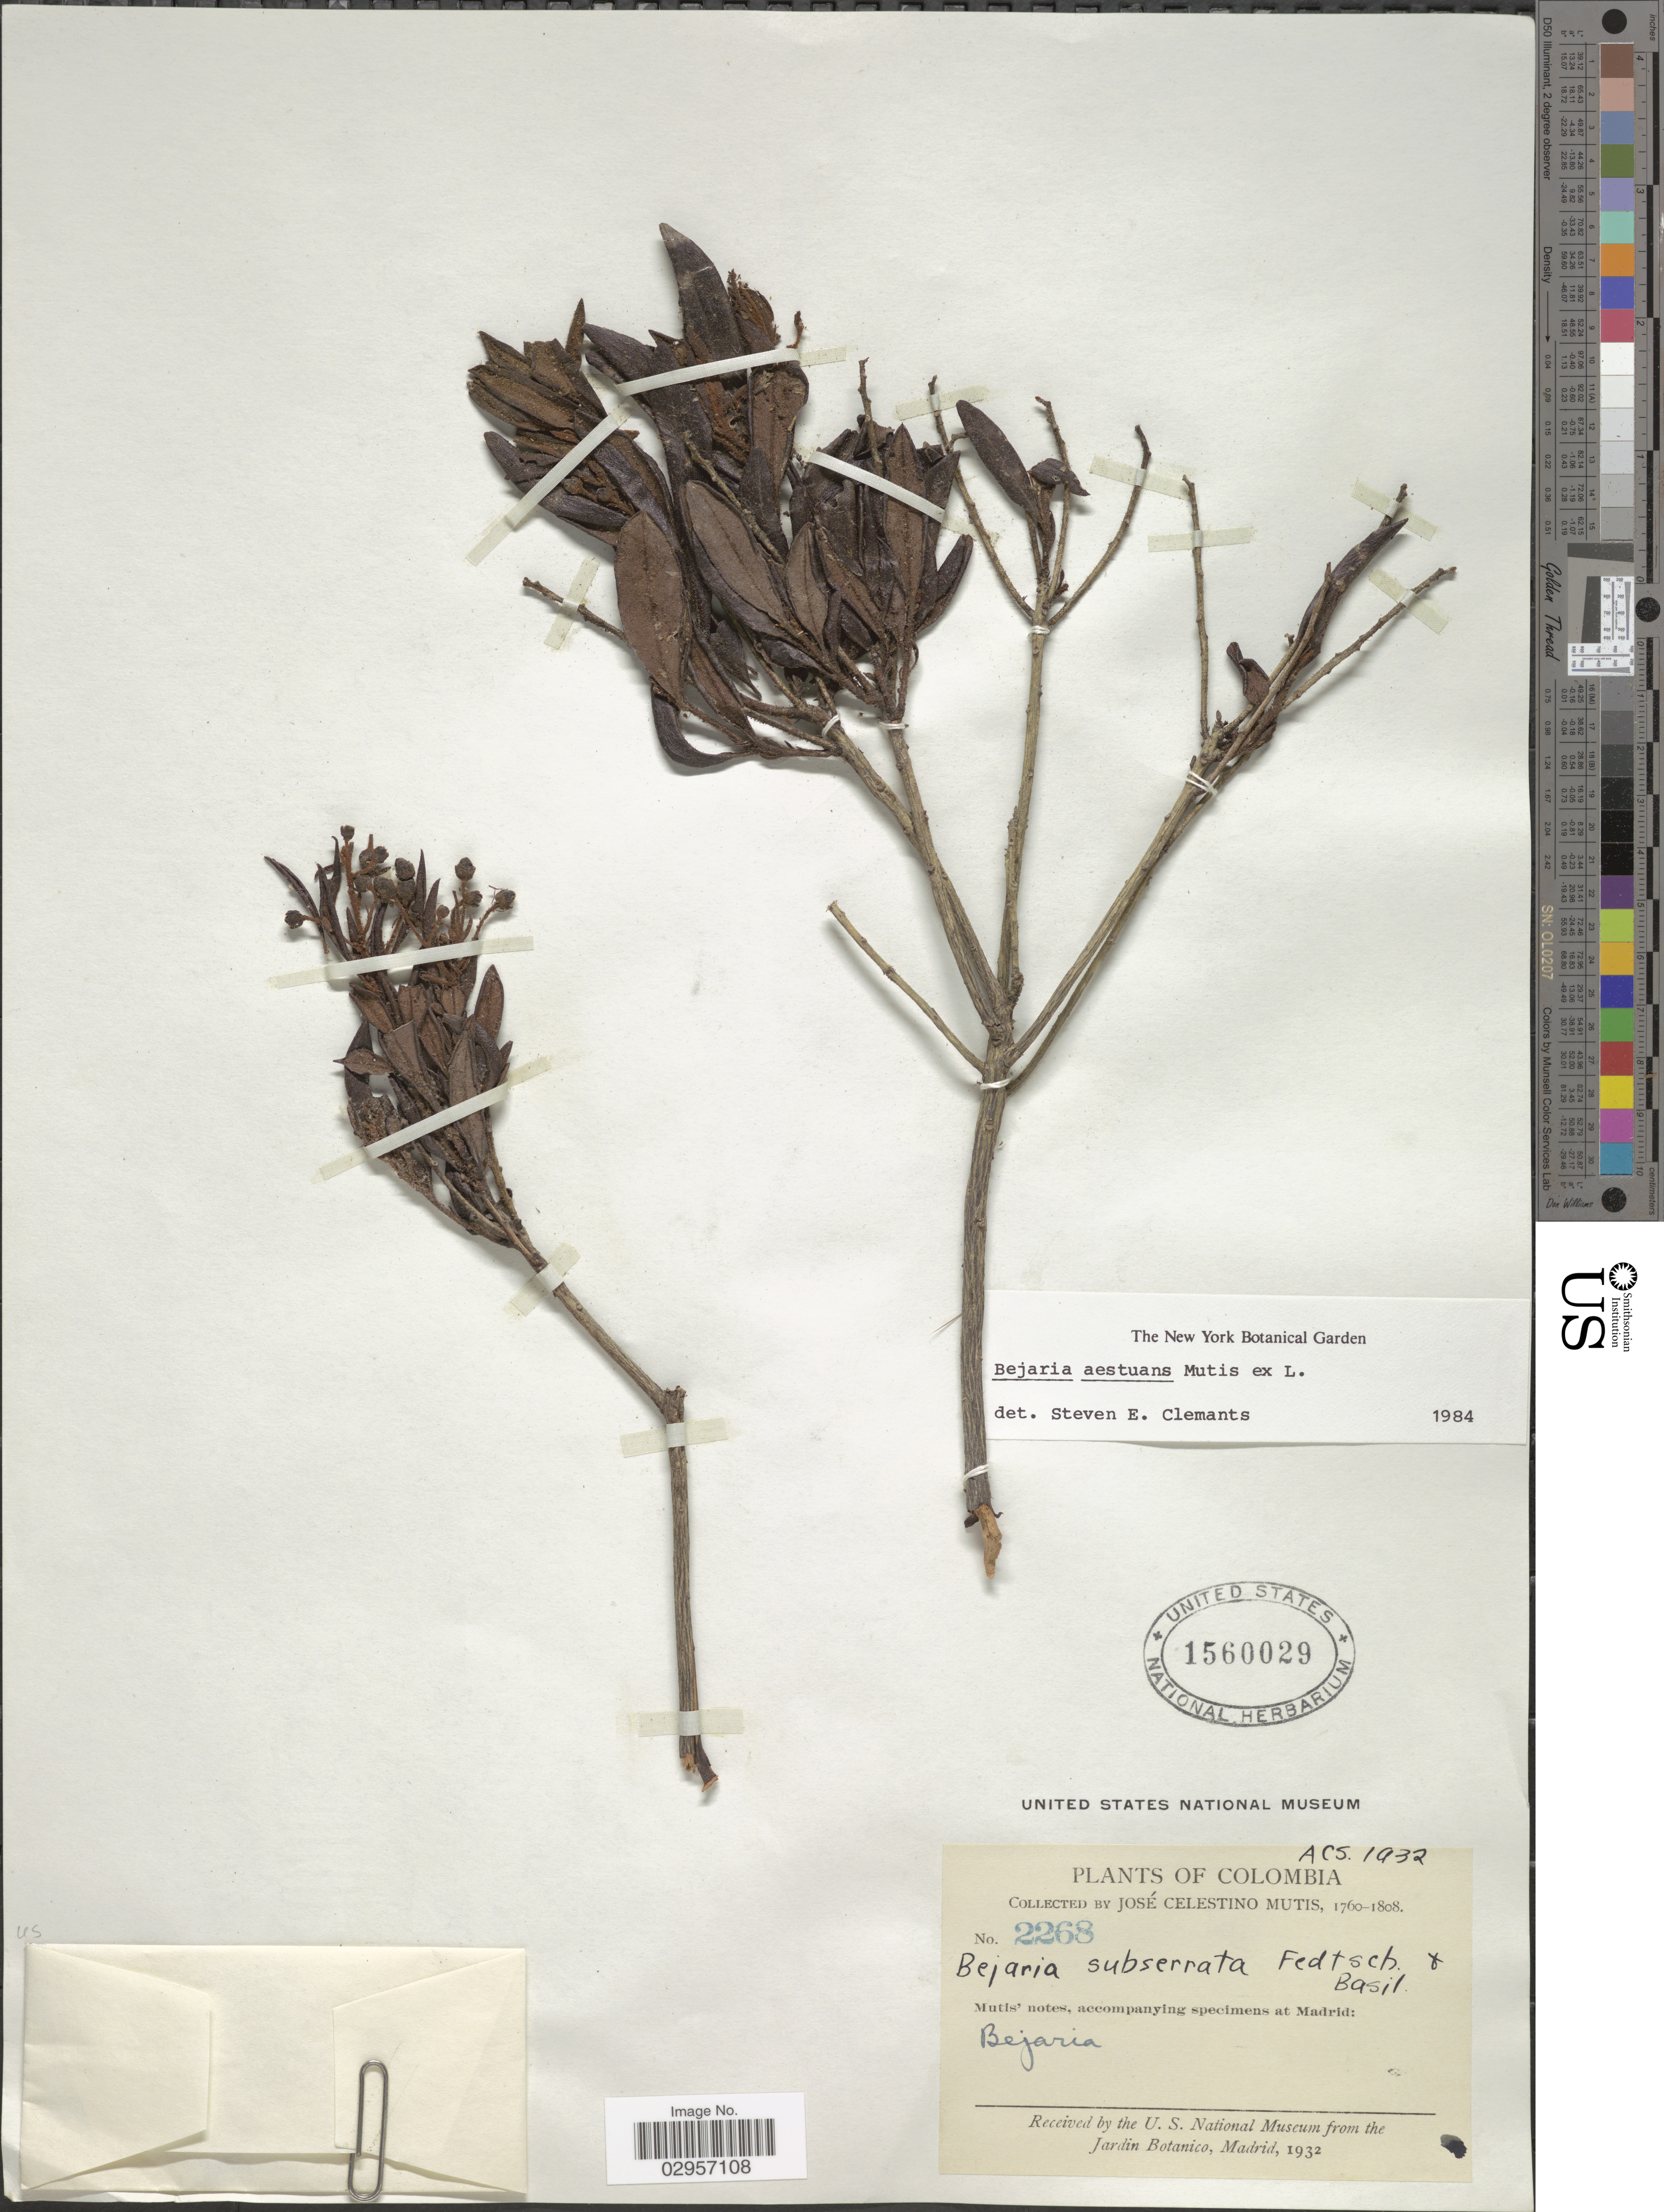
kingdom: Plantae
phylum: Tracheophyta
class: Magnoliopsida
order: Ericales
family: Ericaceae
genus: Befaria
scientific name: Befaria aestuans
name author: Mutis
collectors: J. C. B. Mutis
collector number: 2268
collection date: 1760/1808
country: Colombia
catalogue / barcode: US 1560029